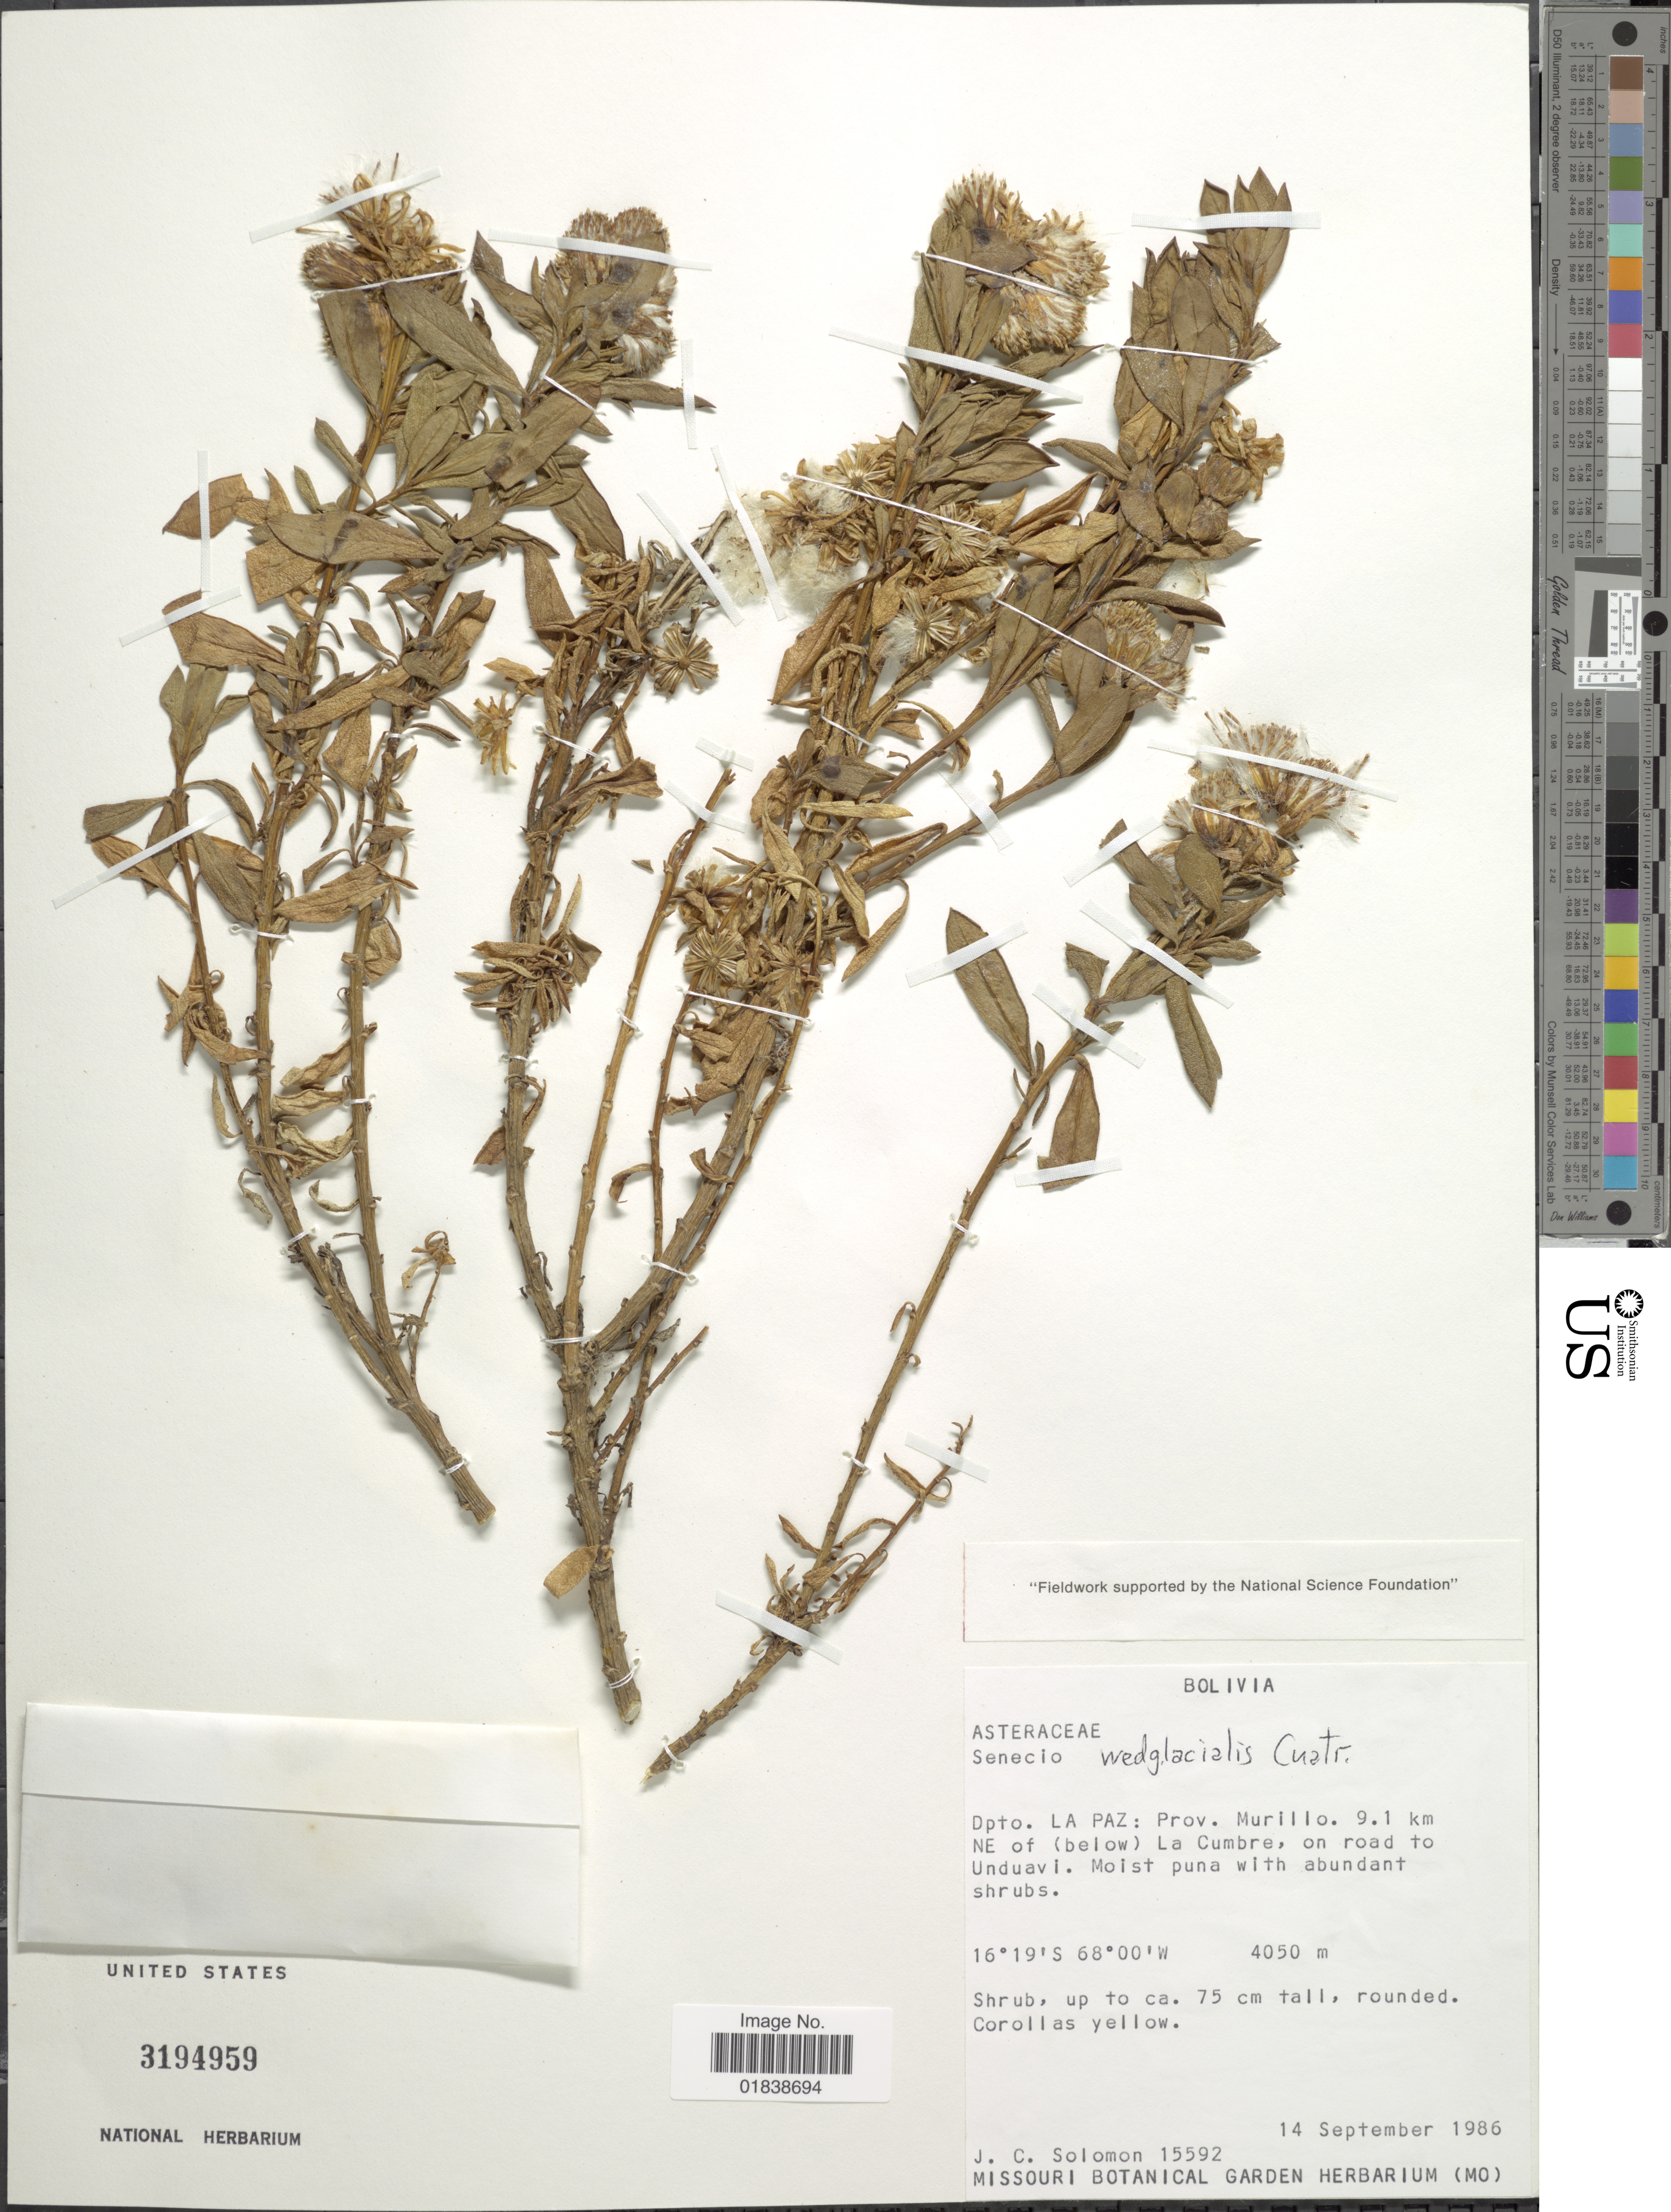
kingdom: Plantae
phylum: Tracheophyta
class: Magnoliopsida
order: Asterales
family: Asteraceae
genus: Senecio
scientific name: Senecio wedglacialis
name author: Cuatrec.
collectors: J. C. Solomon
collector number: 15592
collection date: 1986-09-14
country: Bolivia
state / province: La Paz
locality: Prov. Murillo, 9.1 km NE of (below) La Cumbre, on road to Unduavi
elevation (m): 4050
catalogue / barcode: US 3194959